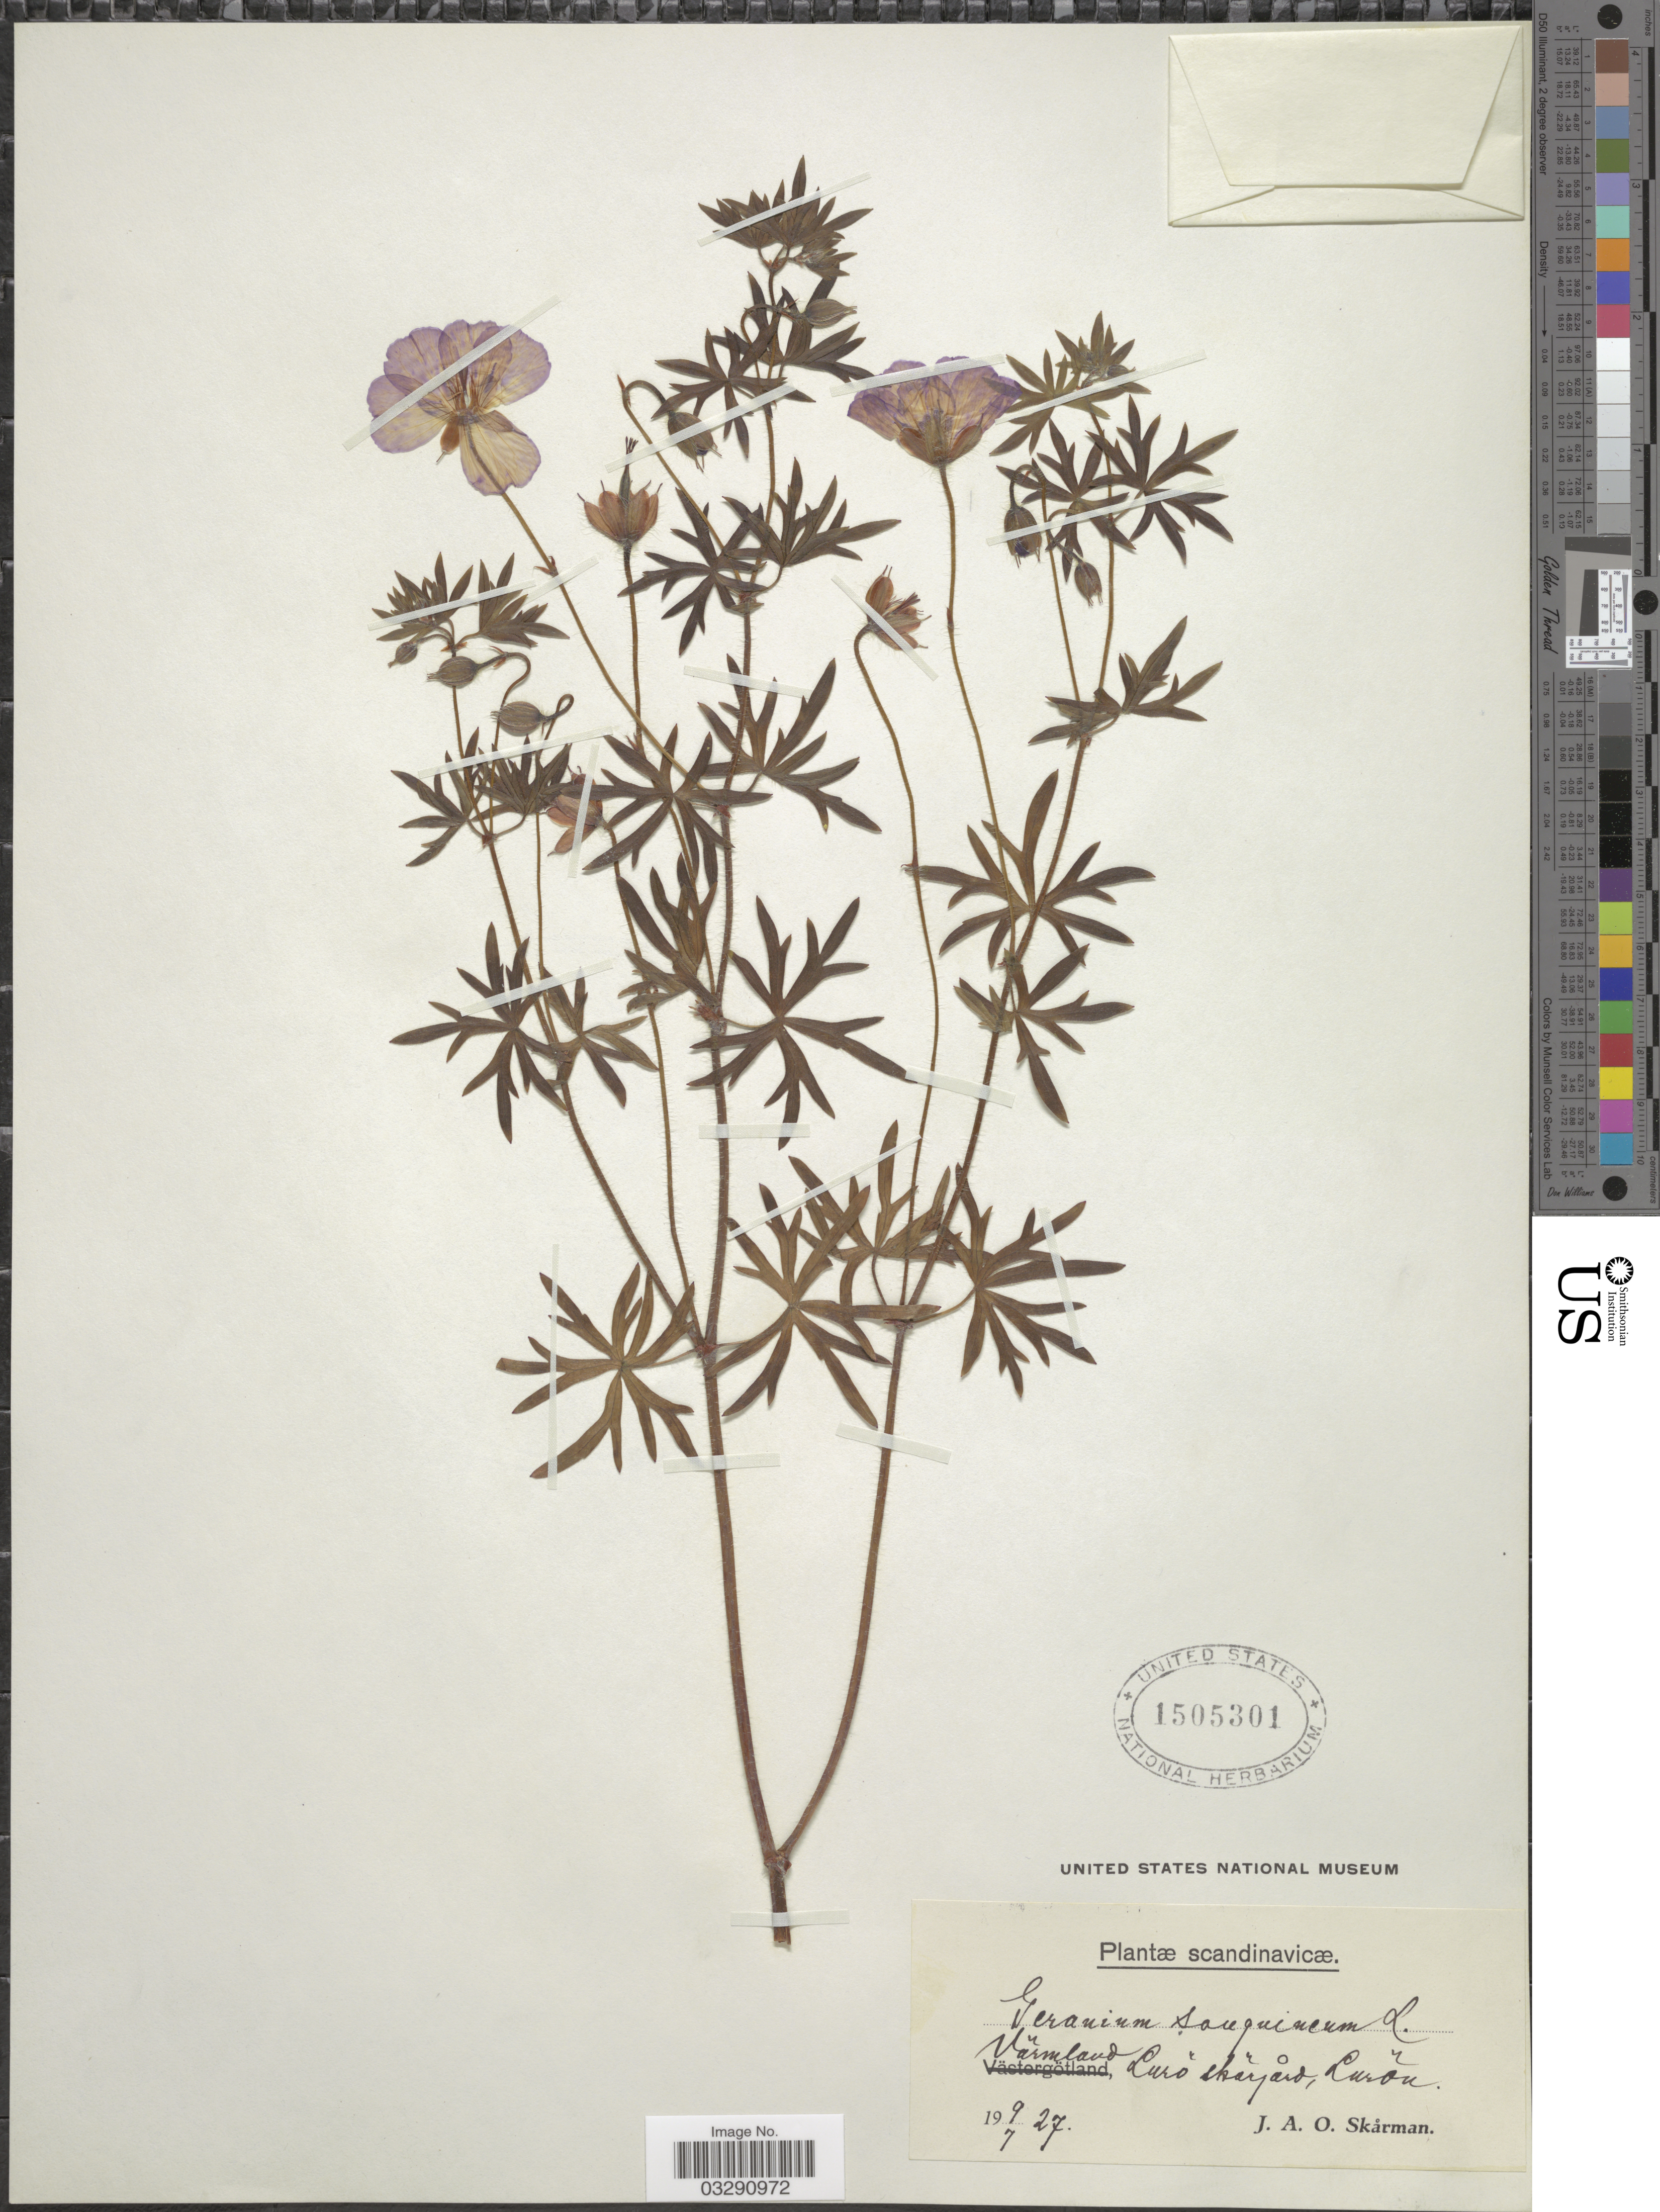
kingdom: Plantae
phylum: Tracheophyta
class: Magnoliopsida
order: Geraniales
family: Geraniaceae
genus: Geranium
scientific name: Geranium sanguineum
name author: L.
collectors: J. Skarman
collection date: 1927-07-09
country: Sweden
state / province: Varmland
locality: Scandinavicæ, Värmland, Lurö skargård, Lurön.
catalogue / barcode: US 1505301